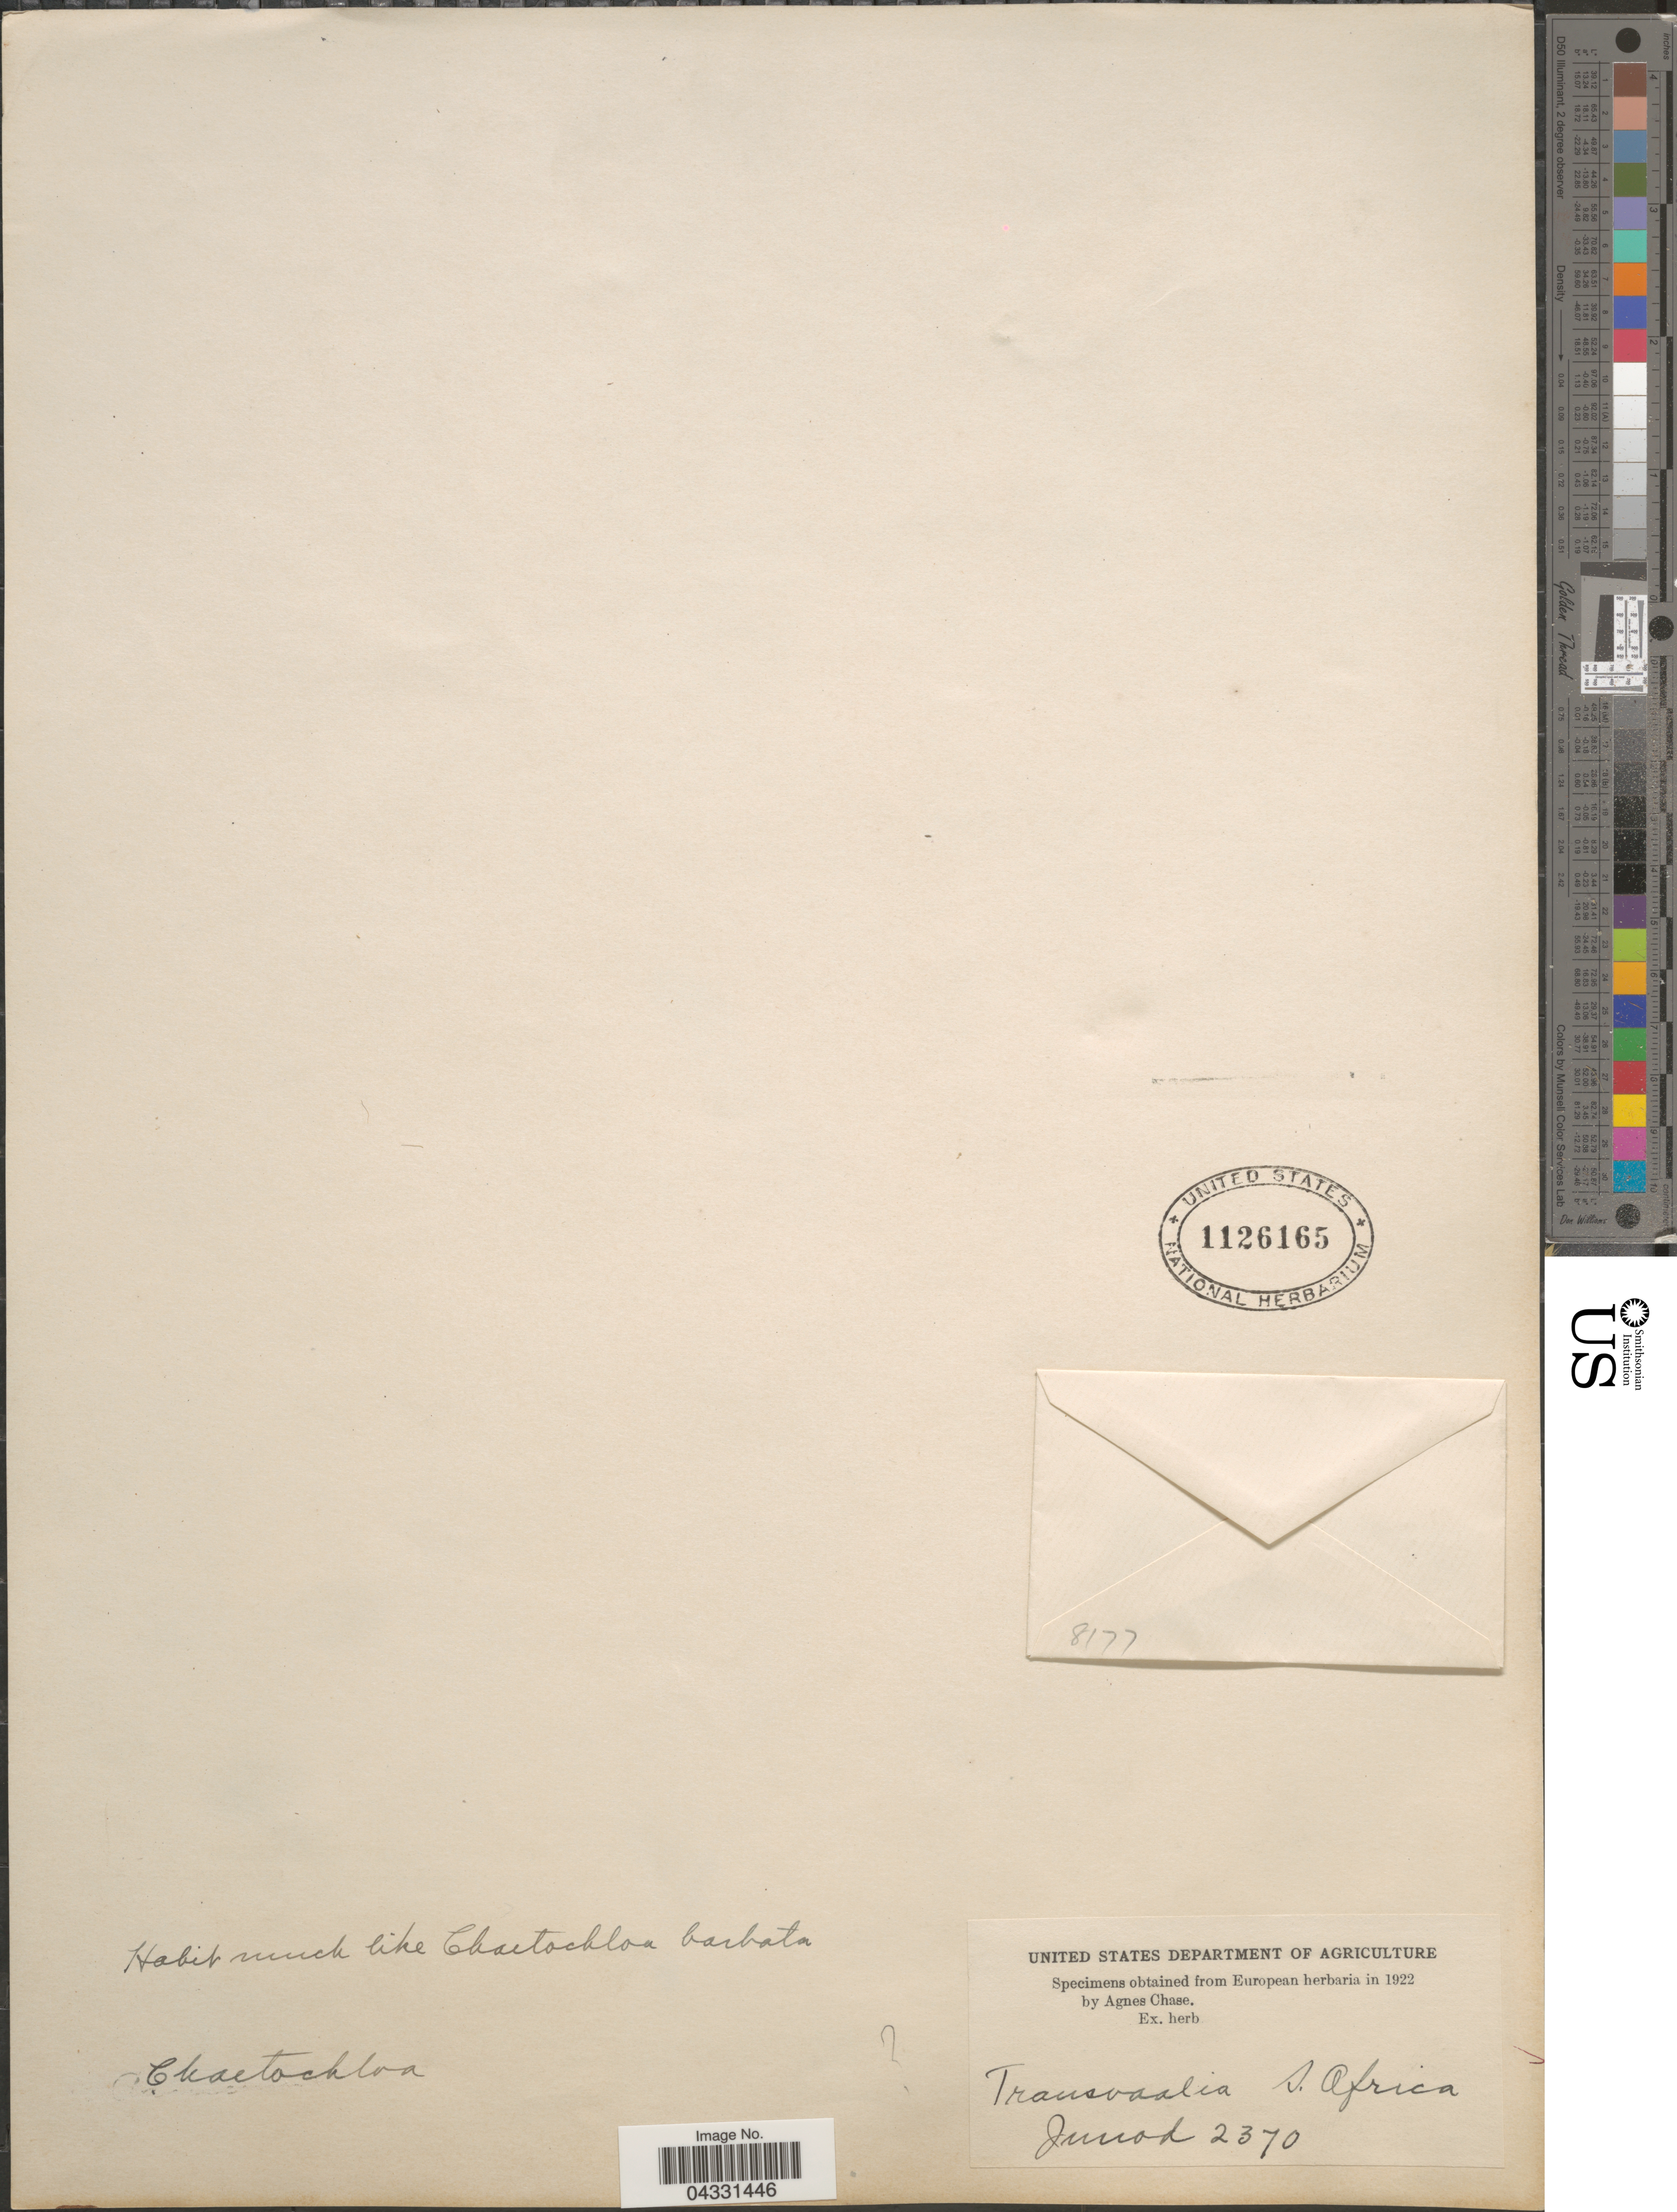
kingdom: Plantae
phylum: Tracheophyta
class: Liliopsida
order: Poales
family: Poaceae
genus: Setaria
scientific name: Setaria homonyma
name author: (Steud.) Chiov.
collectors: Junod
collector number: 2370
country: South Africa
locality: Transvaalia.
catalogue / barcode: US 1126165